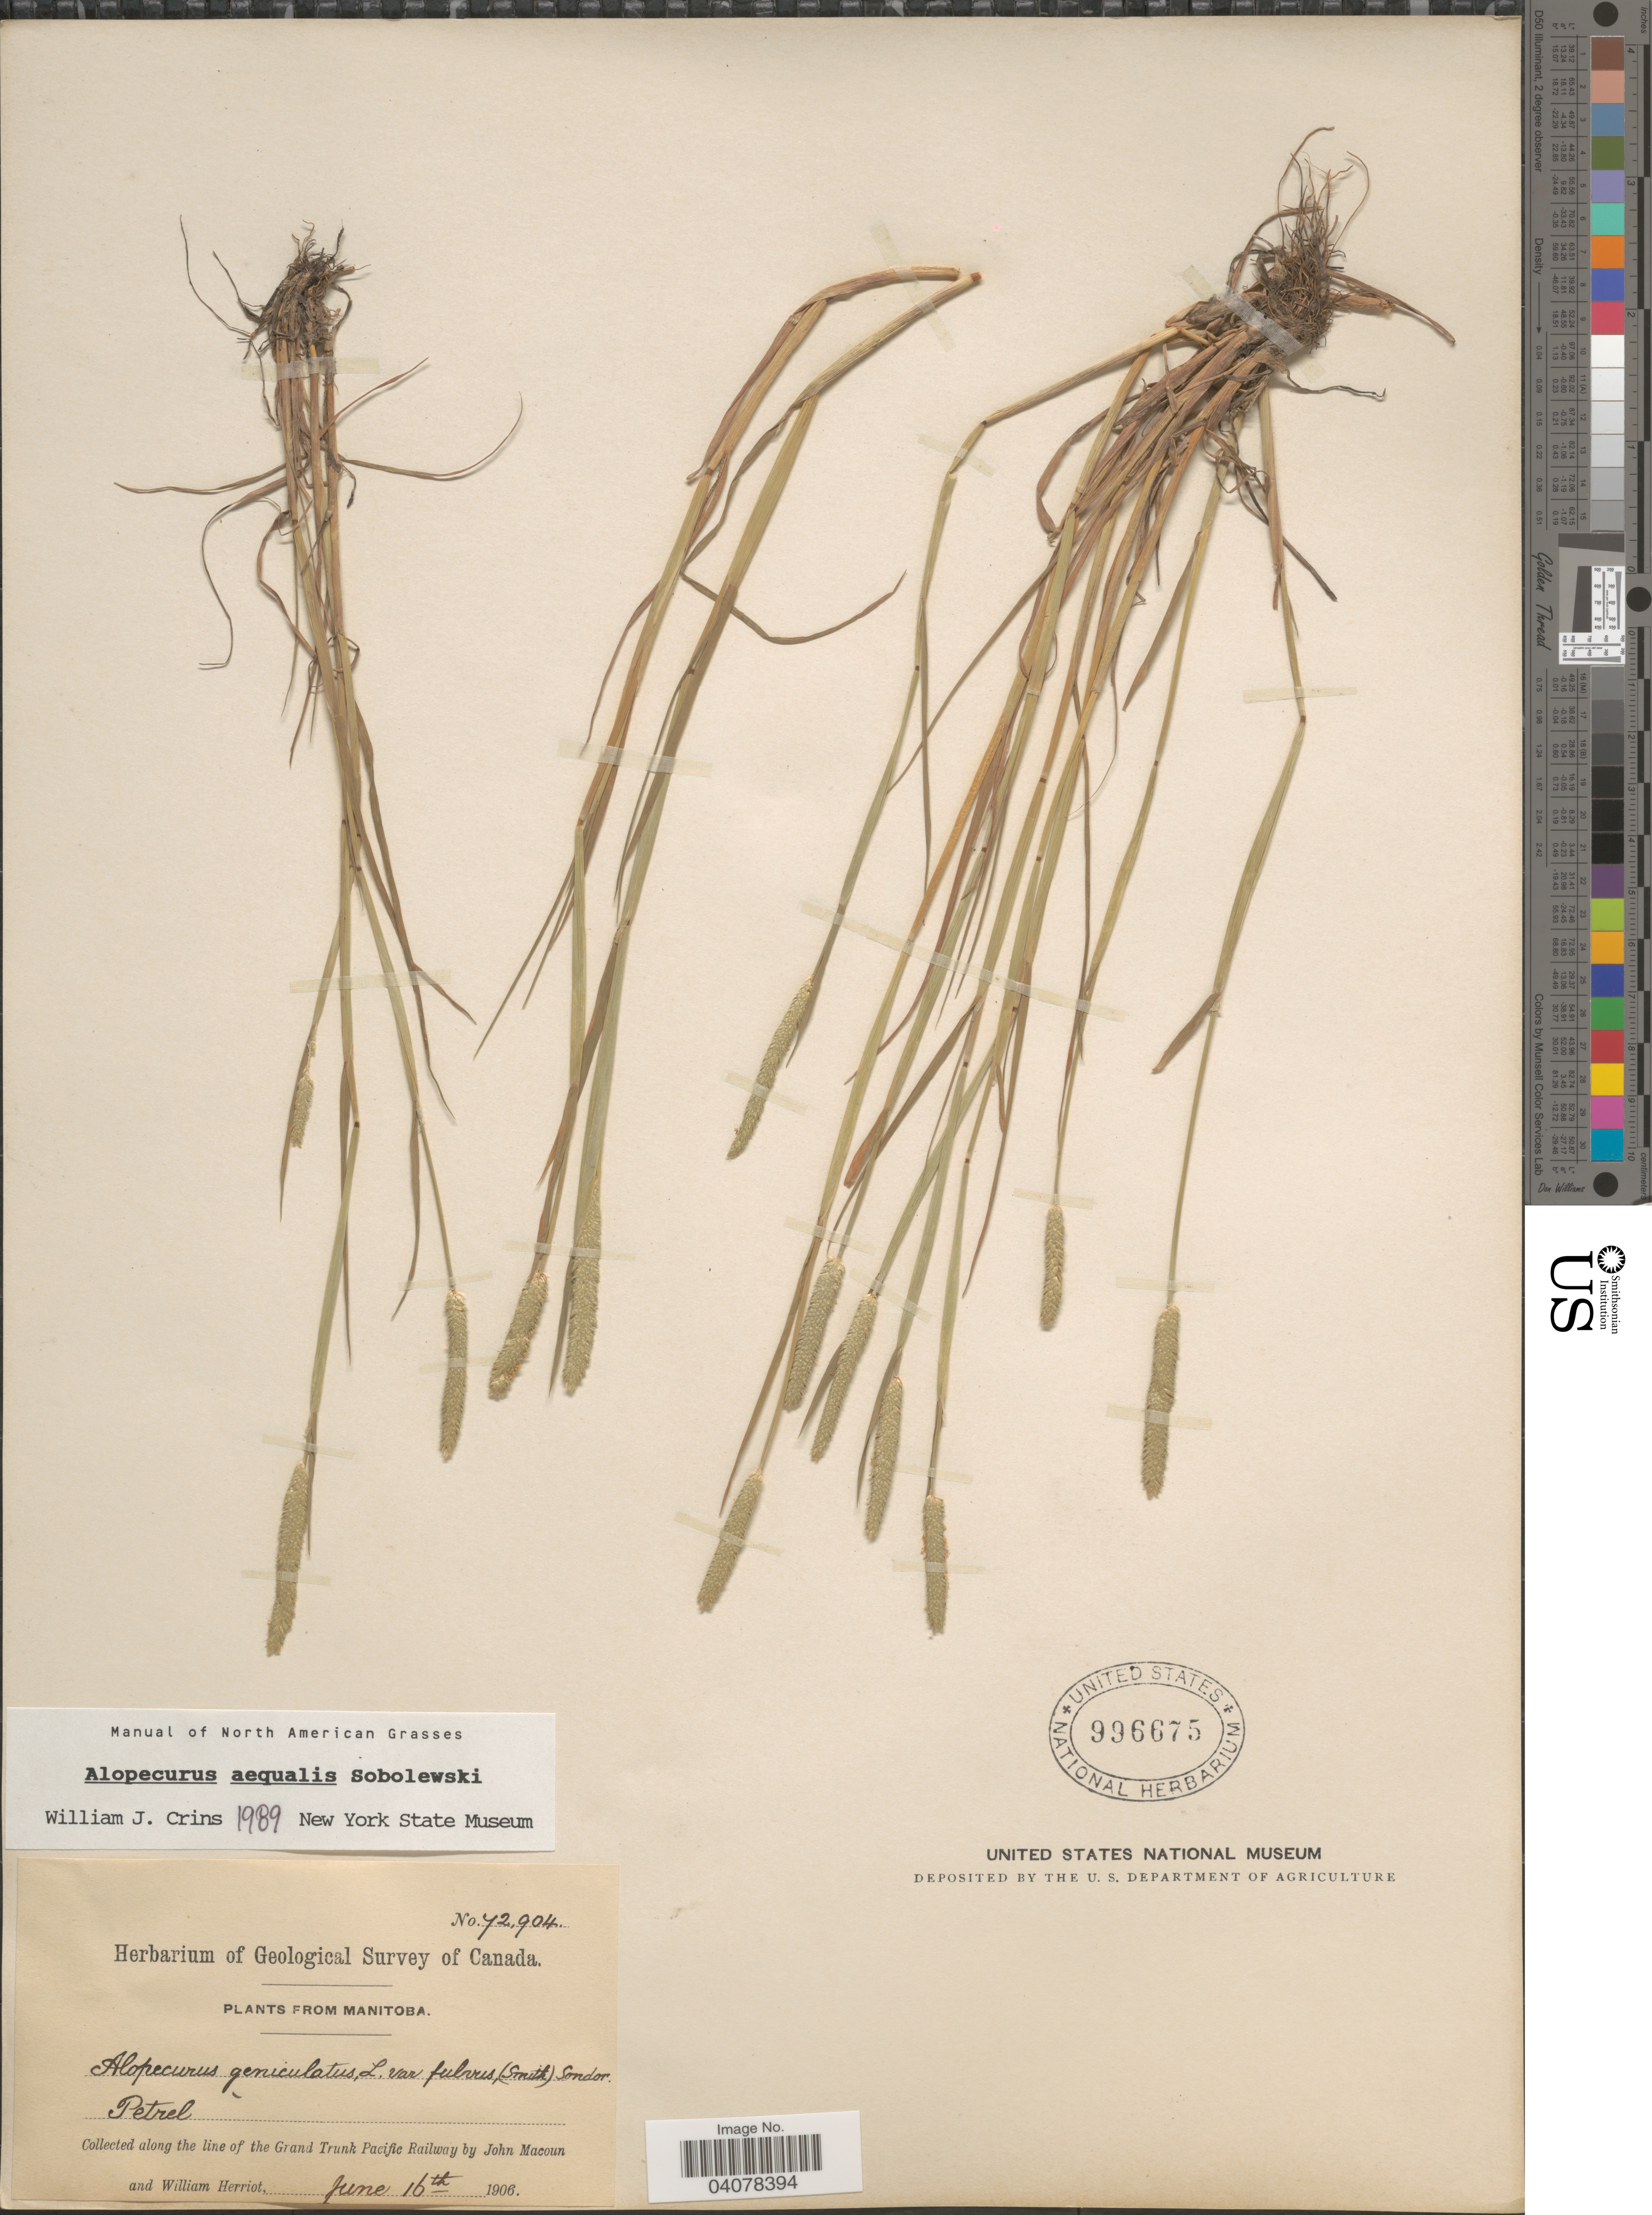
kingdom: Plantae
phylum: Tracheophyta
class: Liliopsida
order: Poales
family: Poaceae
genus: Alopecurus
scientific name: Alopecurus aequalis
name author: Sobol.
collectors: J. Macoun & W. Herriot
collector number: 72904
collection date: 1906-06-16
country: Canada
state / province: Manitoba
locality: Herbarium of Geological Survey of Canada. Petrel. Along the line of the Grand Trunk Pacific Railway.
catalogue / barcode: US 996675